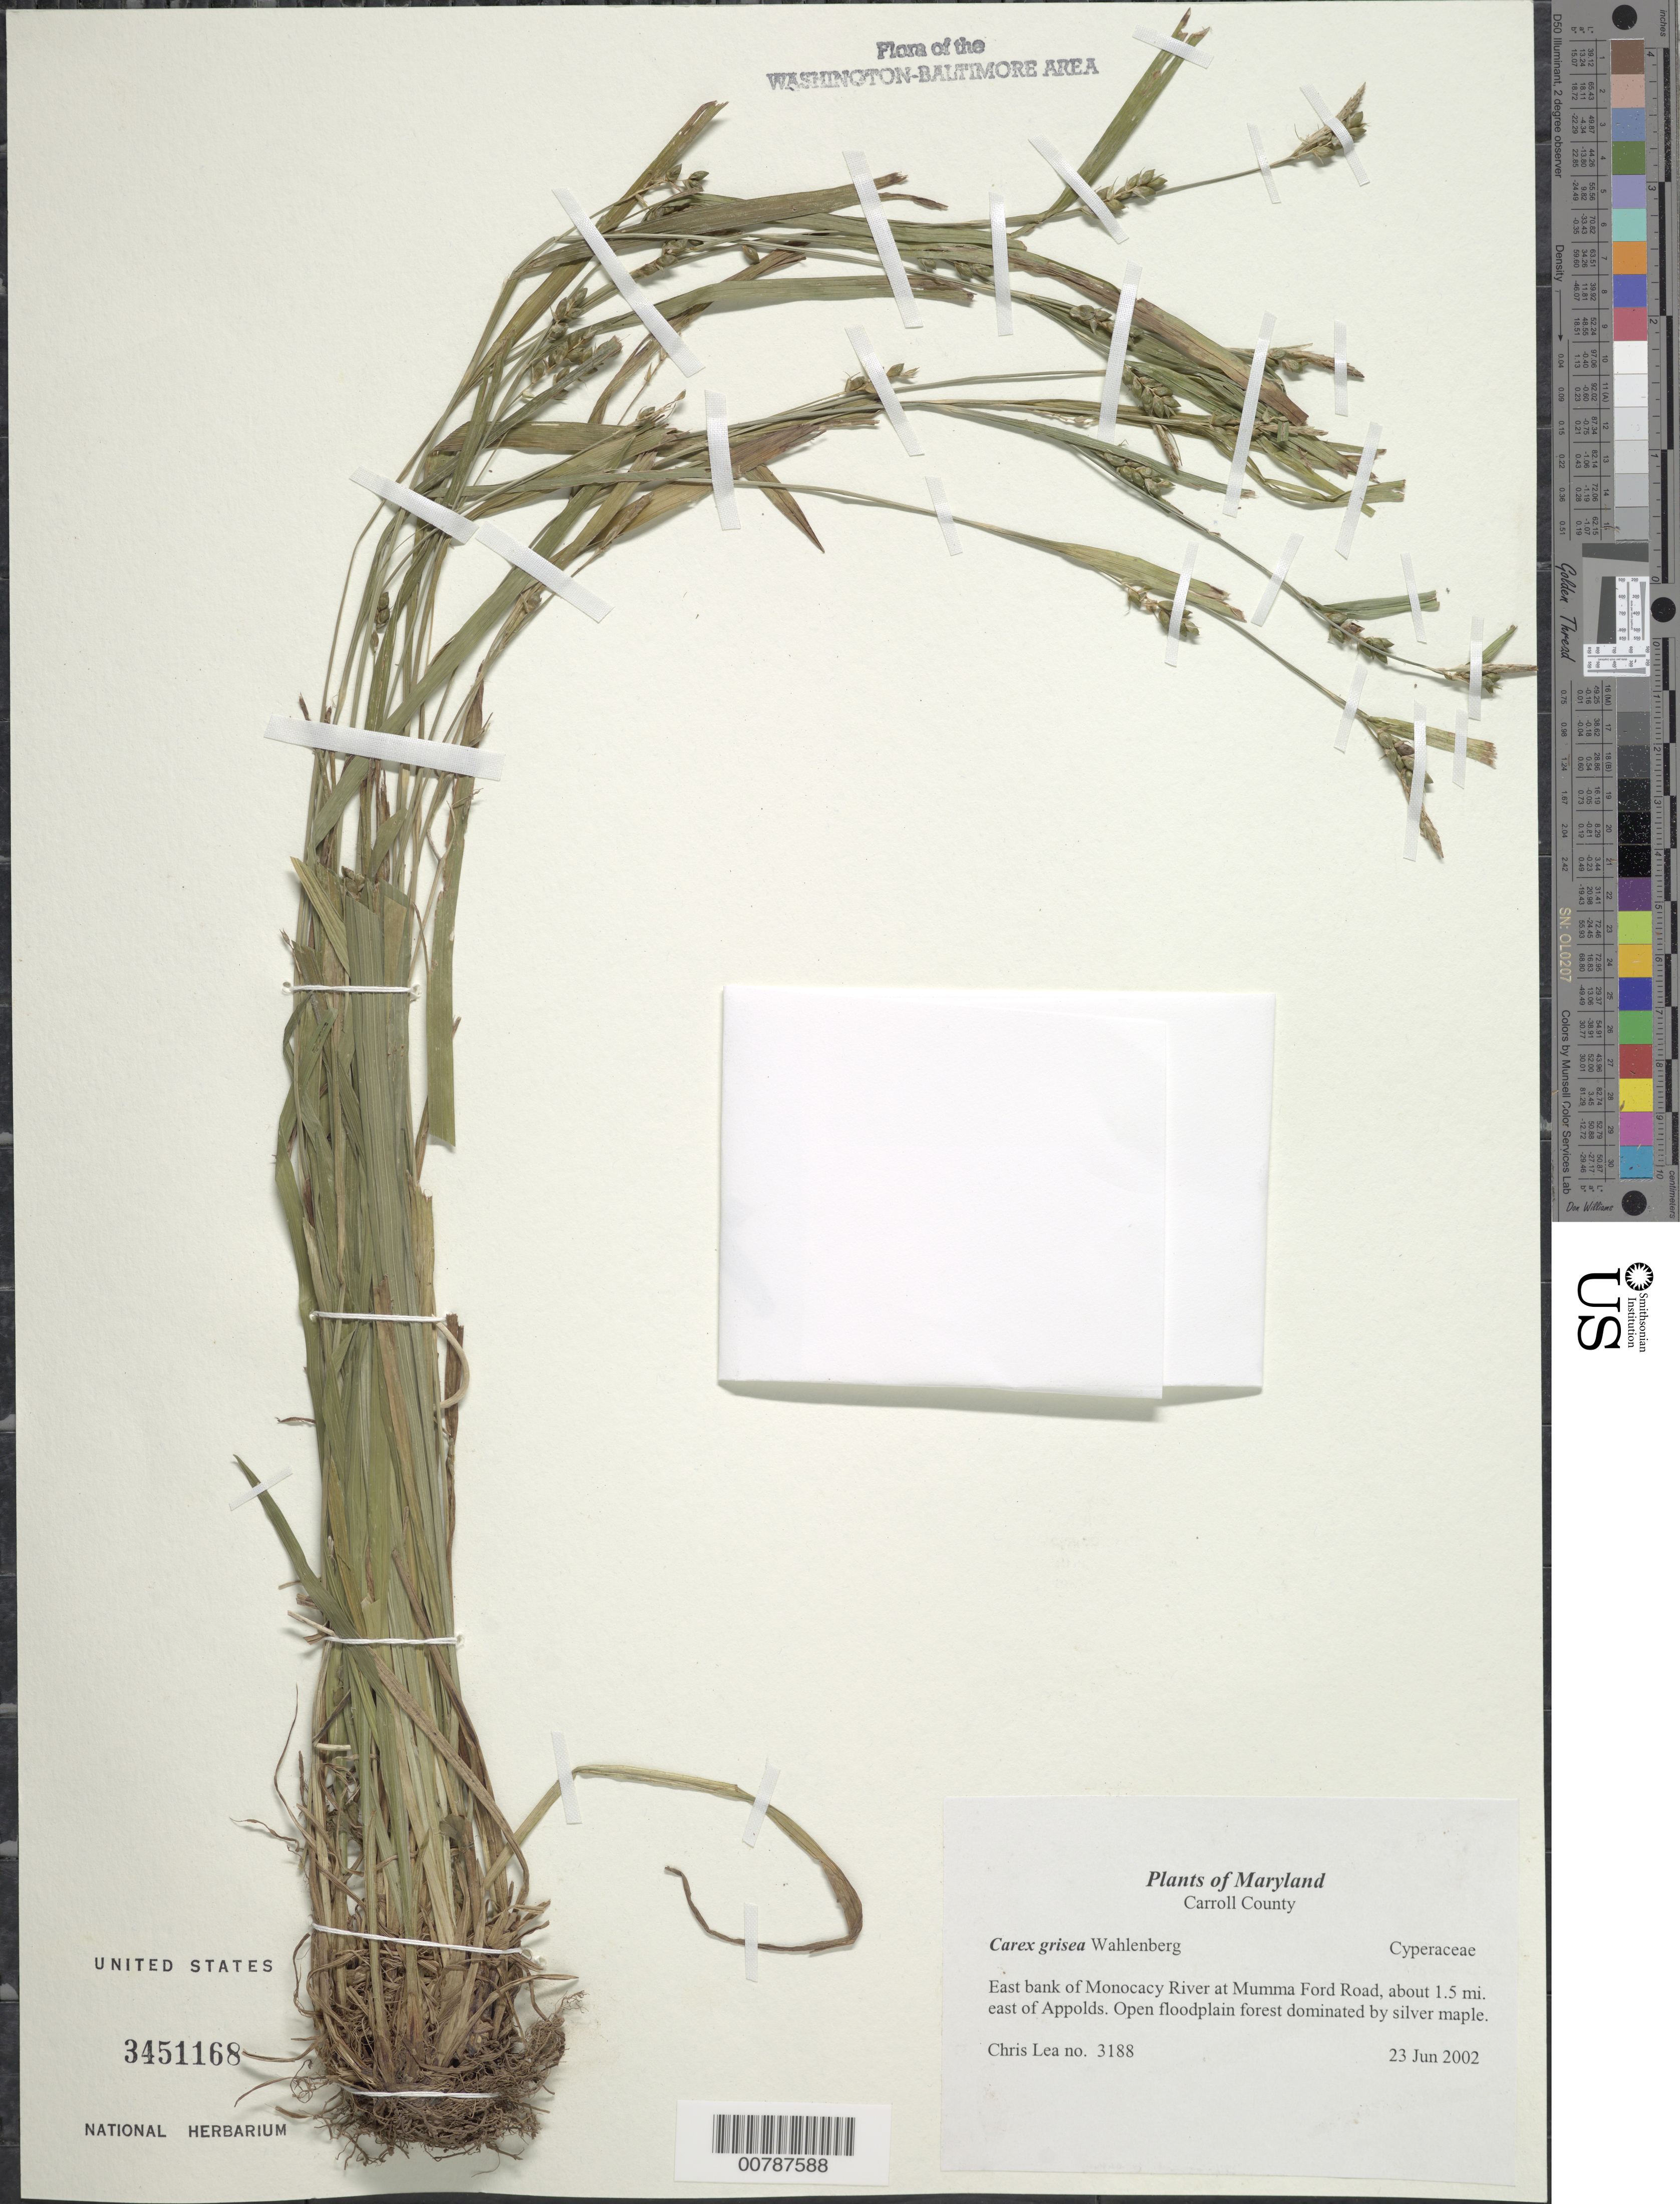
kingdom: Plantae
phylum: Tracheophyta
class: Liliopsida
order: Poales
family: Cyperaceae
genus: Carex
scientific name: Carex grisea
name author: Wahlenb.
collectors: C. Lea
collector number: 3188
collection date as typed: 23 Jun 2002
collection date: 2002-06-23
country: United States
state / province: Maryland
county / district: Carroll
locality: East bank of Monocacy River at Mumma Ford Road, about 1.5 mi. east of Appolds.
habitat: Open floodplain forest dominated by silver maple.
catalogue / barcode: US 3451168